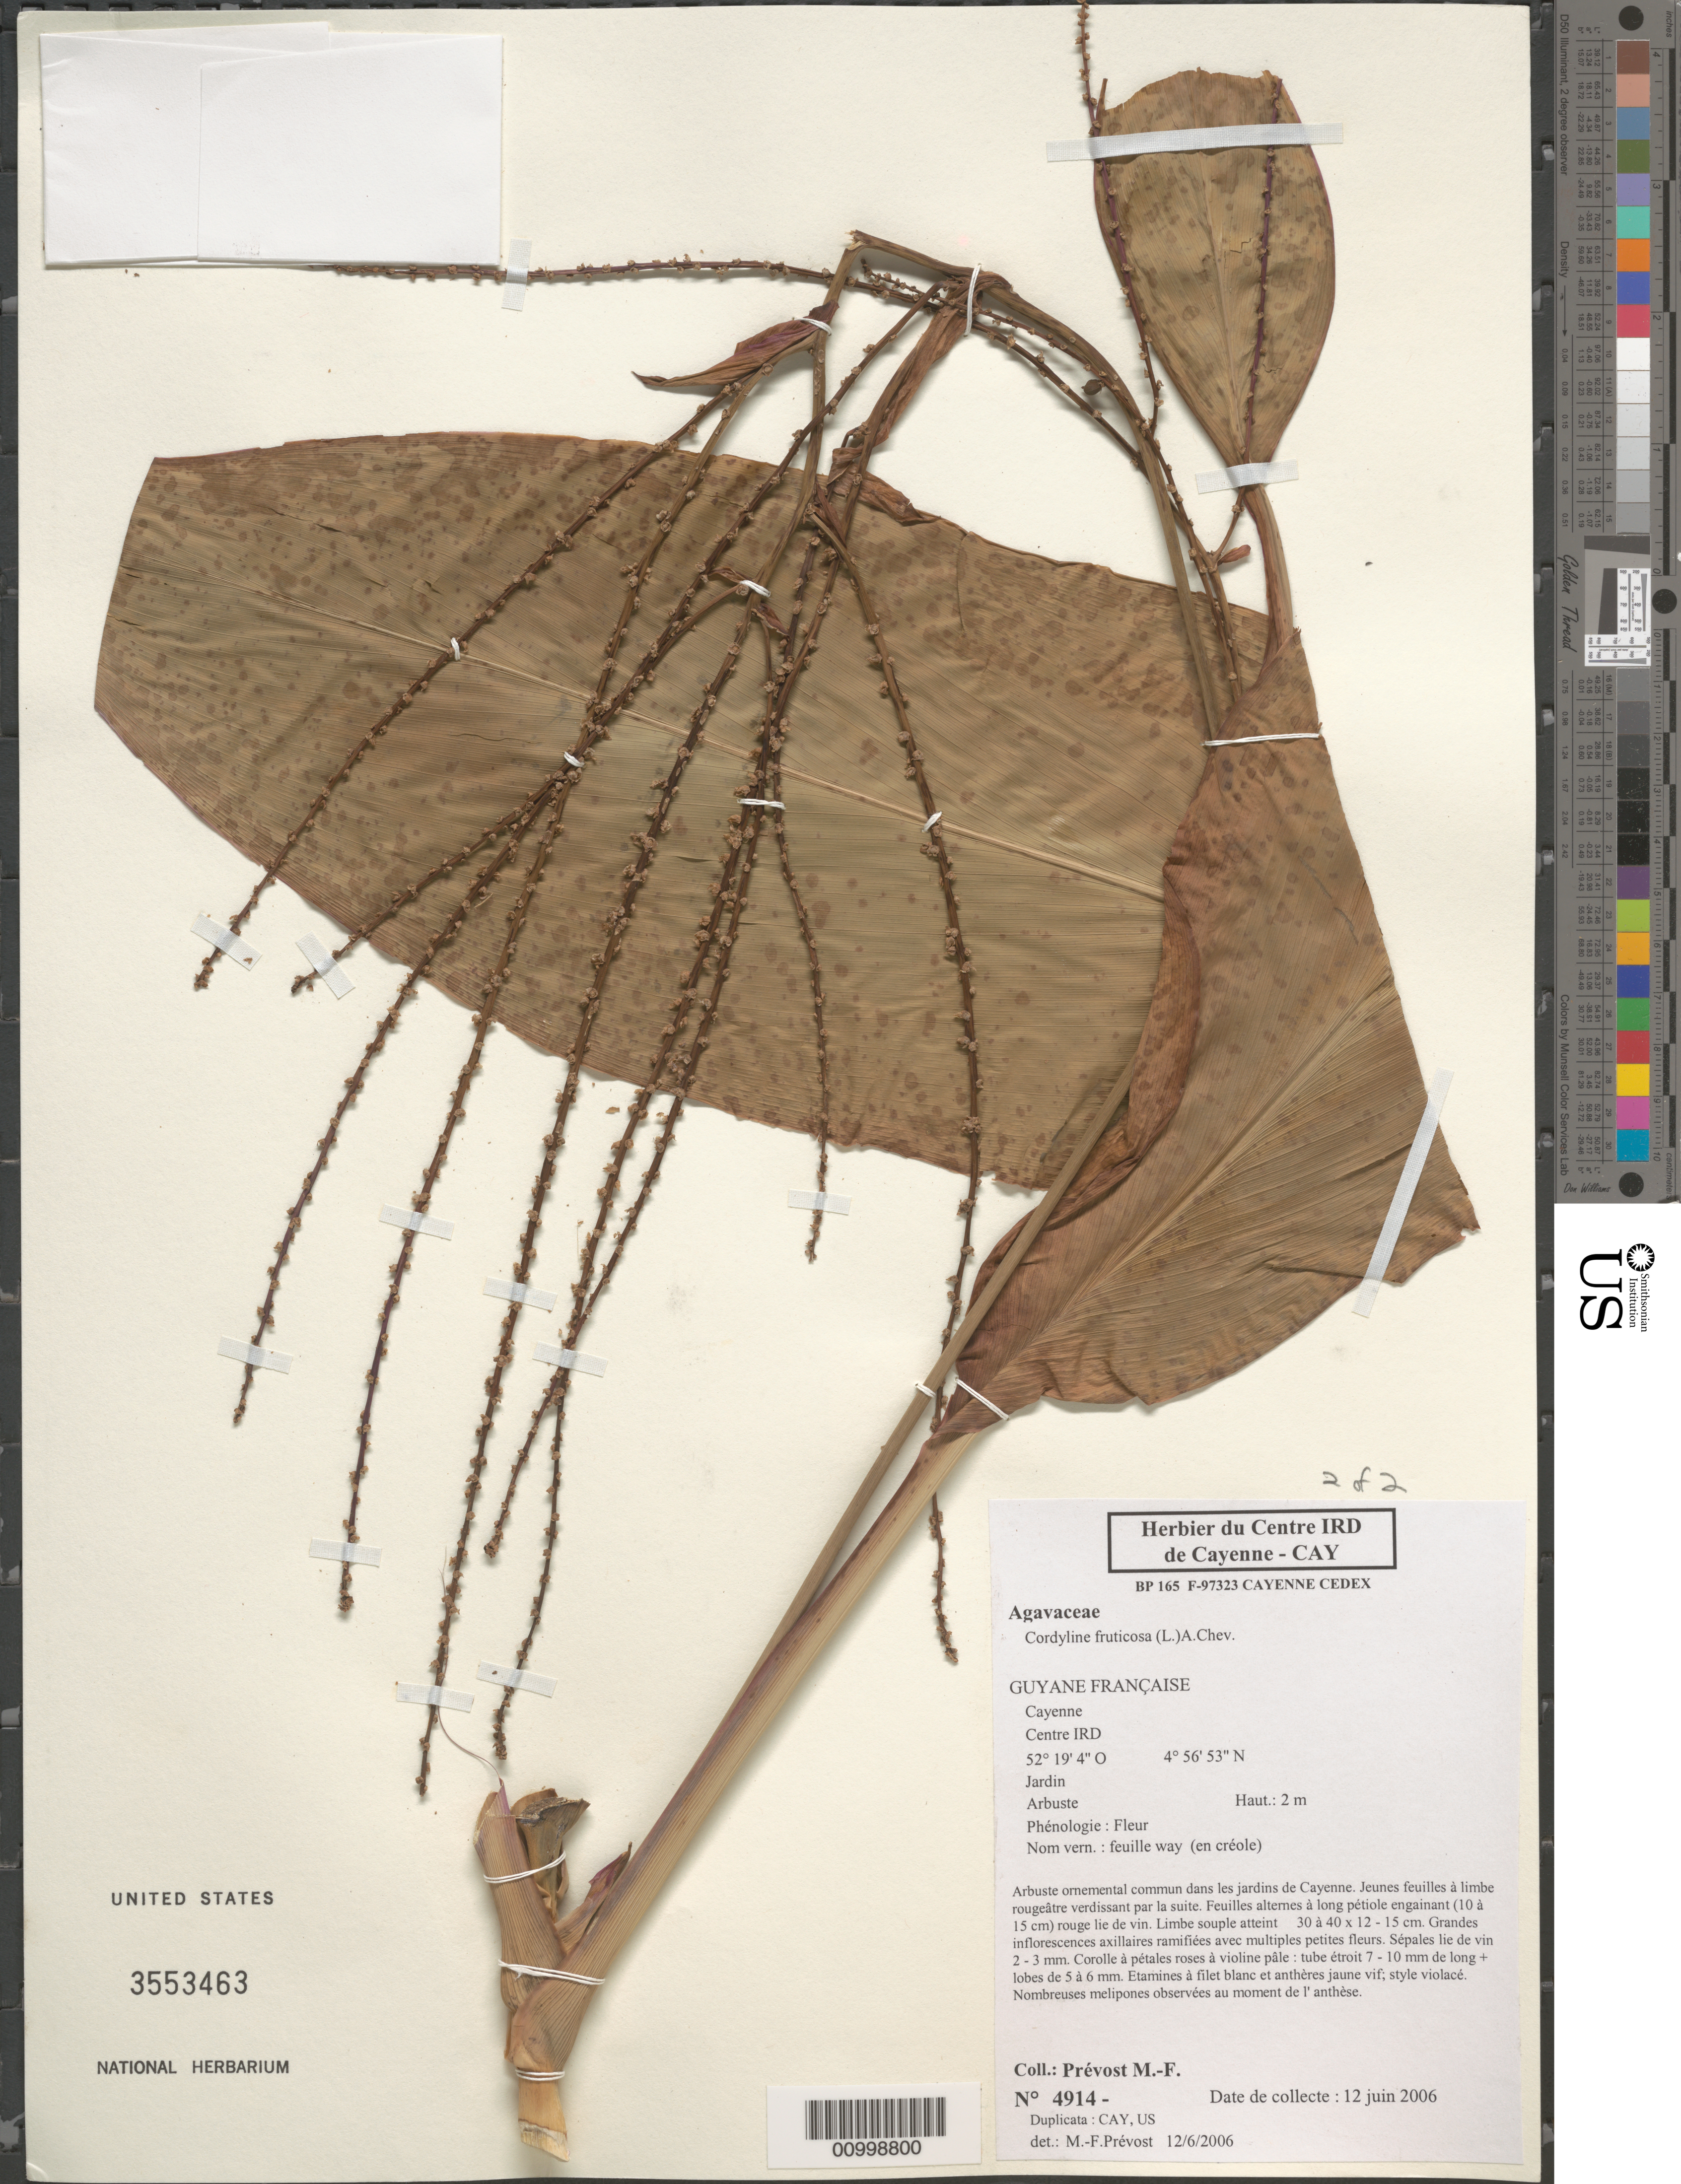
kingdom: Plantae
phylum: Tracheophyta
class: Liliopsida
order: Asparagales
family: Asparagaceae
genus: Cordyline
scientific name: Cordyline fruticosa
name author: (L.) A. Chev.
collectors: M.-F. Prévost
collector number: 4914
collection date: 2006-06-12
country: French Guiana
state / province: Cayenne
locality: Guyane Française. Centre IRD. Arbuste ornemental commun dans les jardins de Cayenne.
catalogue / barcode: US 3553463